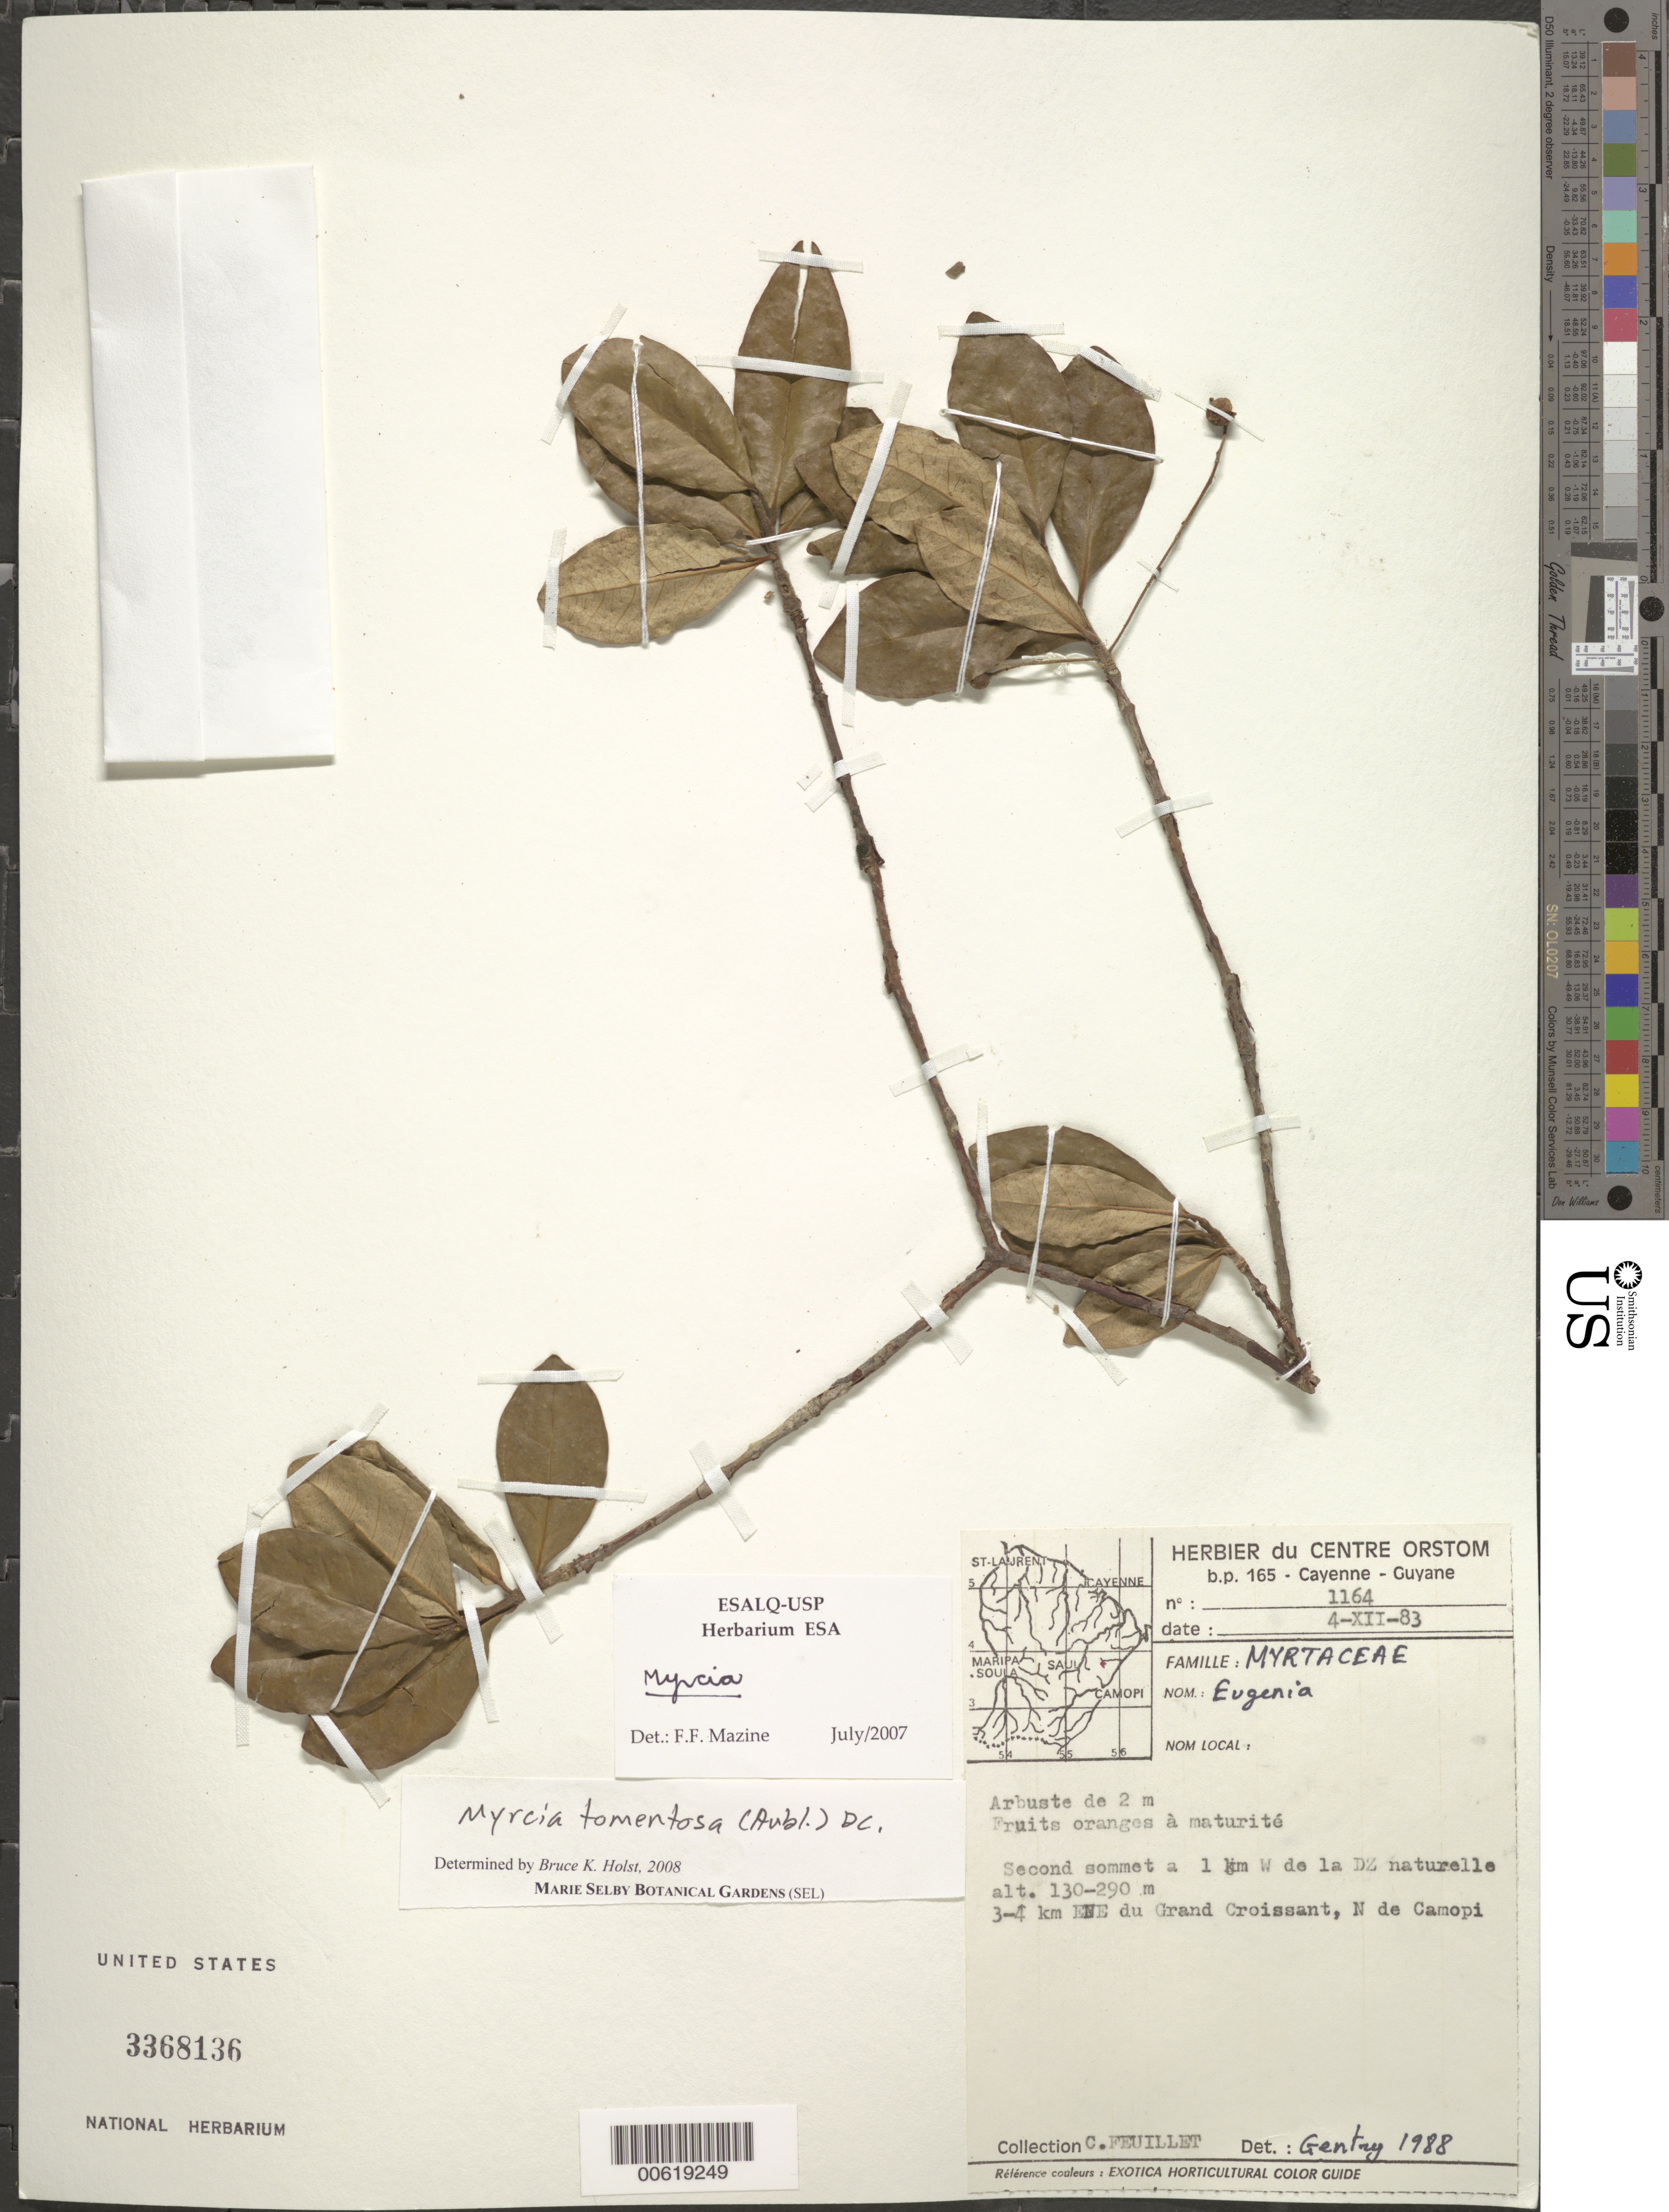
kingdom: Plantae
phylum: Tracheophyta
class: Magnoliopsida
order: Myrtales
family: Myrtaceae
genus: Myrcia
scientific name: Myrcia tomentosa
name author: (Aubl.) DC.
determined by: Holst, Bruce K.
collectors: C. Feuillet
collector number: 1164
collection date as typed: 4-Dec-83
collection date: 1983-12-04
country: French Guiana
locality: Camopi, N of, 3-4 km ENE du Grand Croissant, 1 km W de la DZ nataurelle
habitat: Second sommet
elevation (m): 130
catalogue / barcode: US 3368136